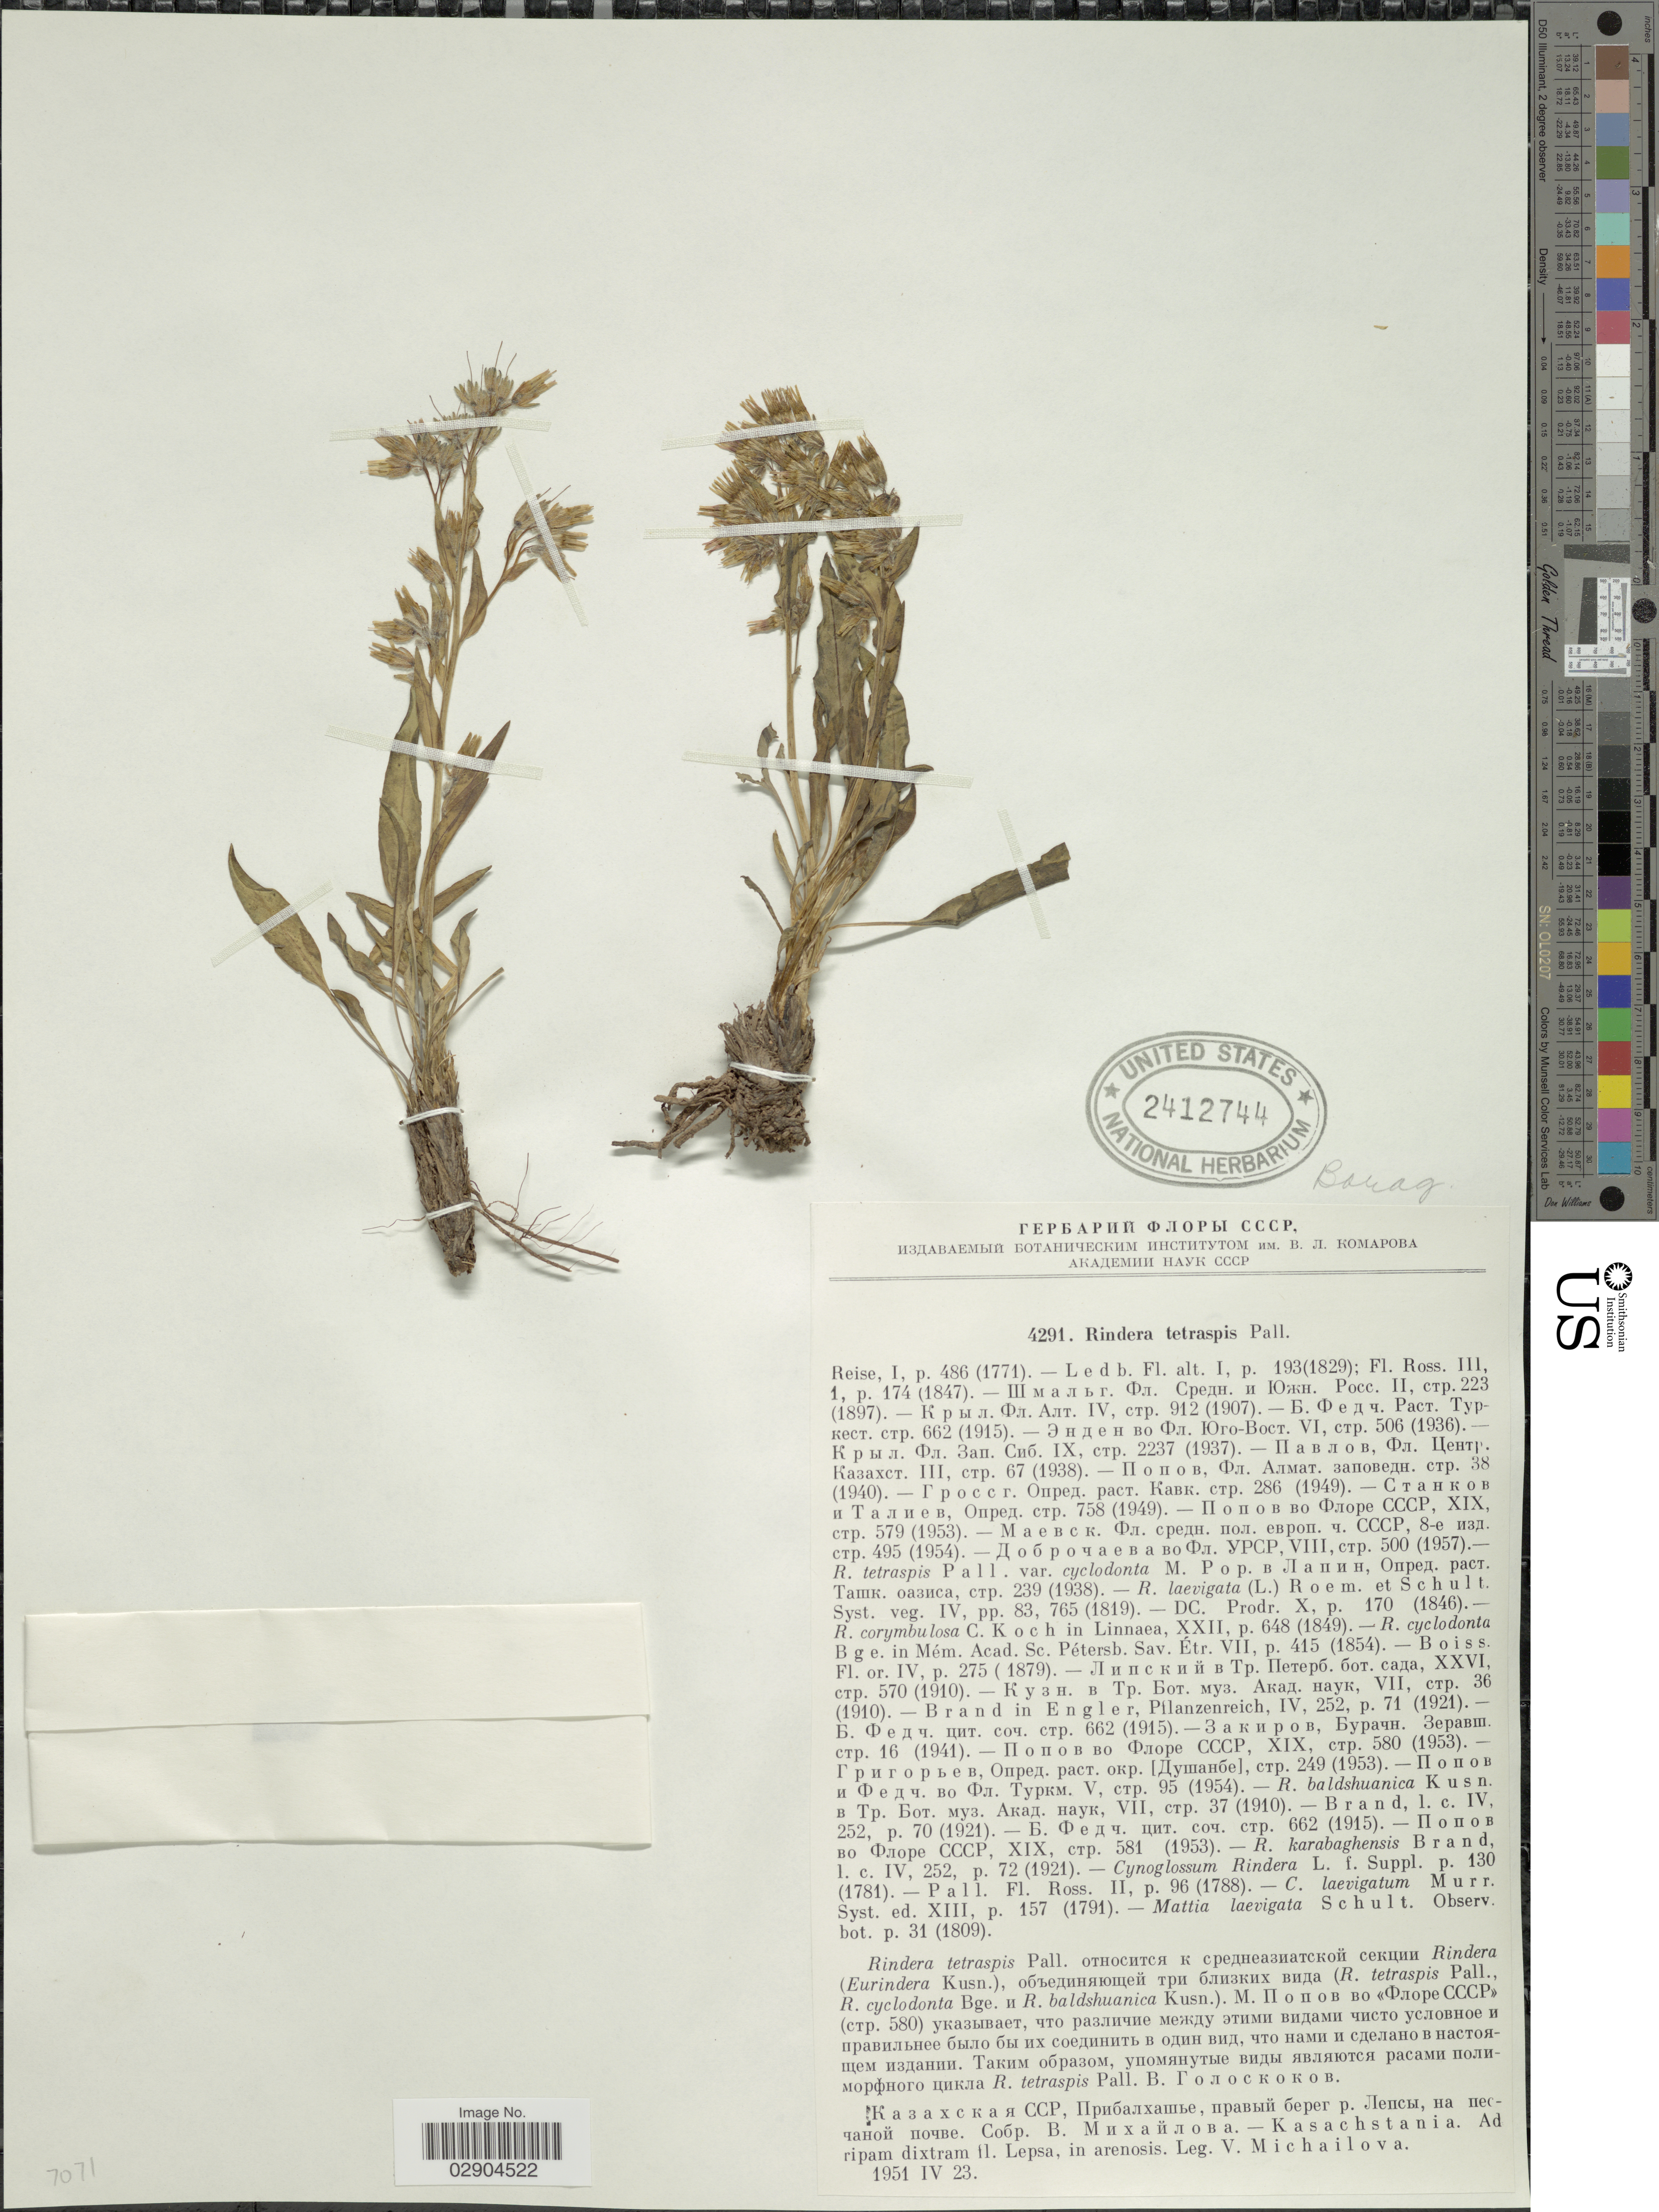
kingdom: Plantae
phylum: Tracheophyta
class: Magnoliopsida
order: Boraginales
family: Boraginaceae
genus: Rindera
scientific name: Rindera tetraspis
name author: Pall.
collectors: V. Michailova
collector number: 4291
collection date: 1951-04-23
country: Kazakhstan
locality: Kasachstania. Ad ripam dixtram fl. Lepsa, in arenosis.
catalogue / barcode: US 2412744